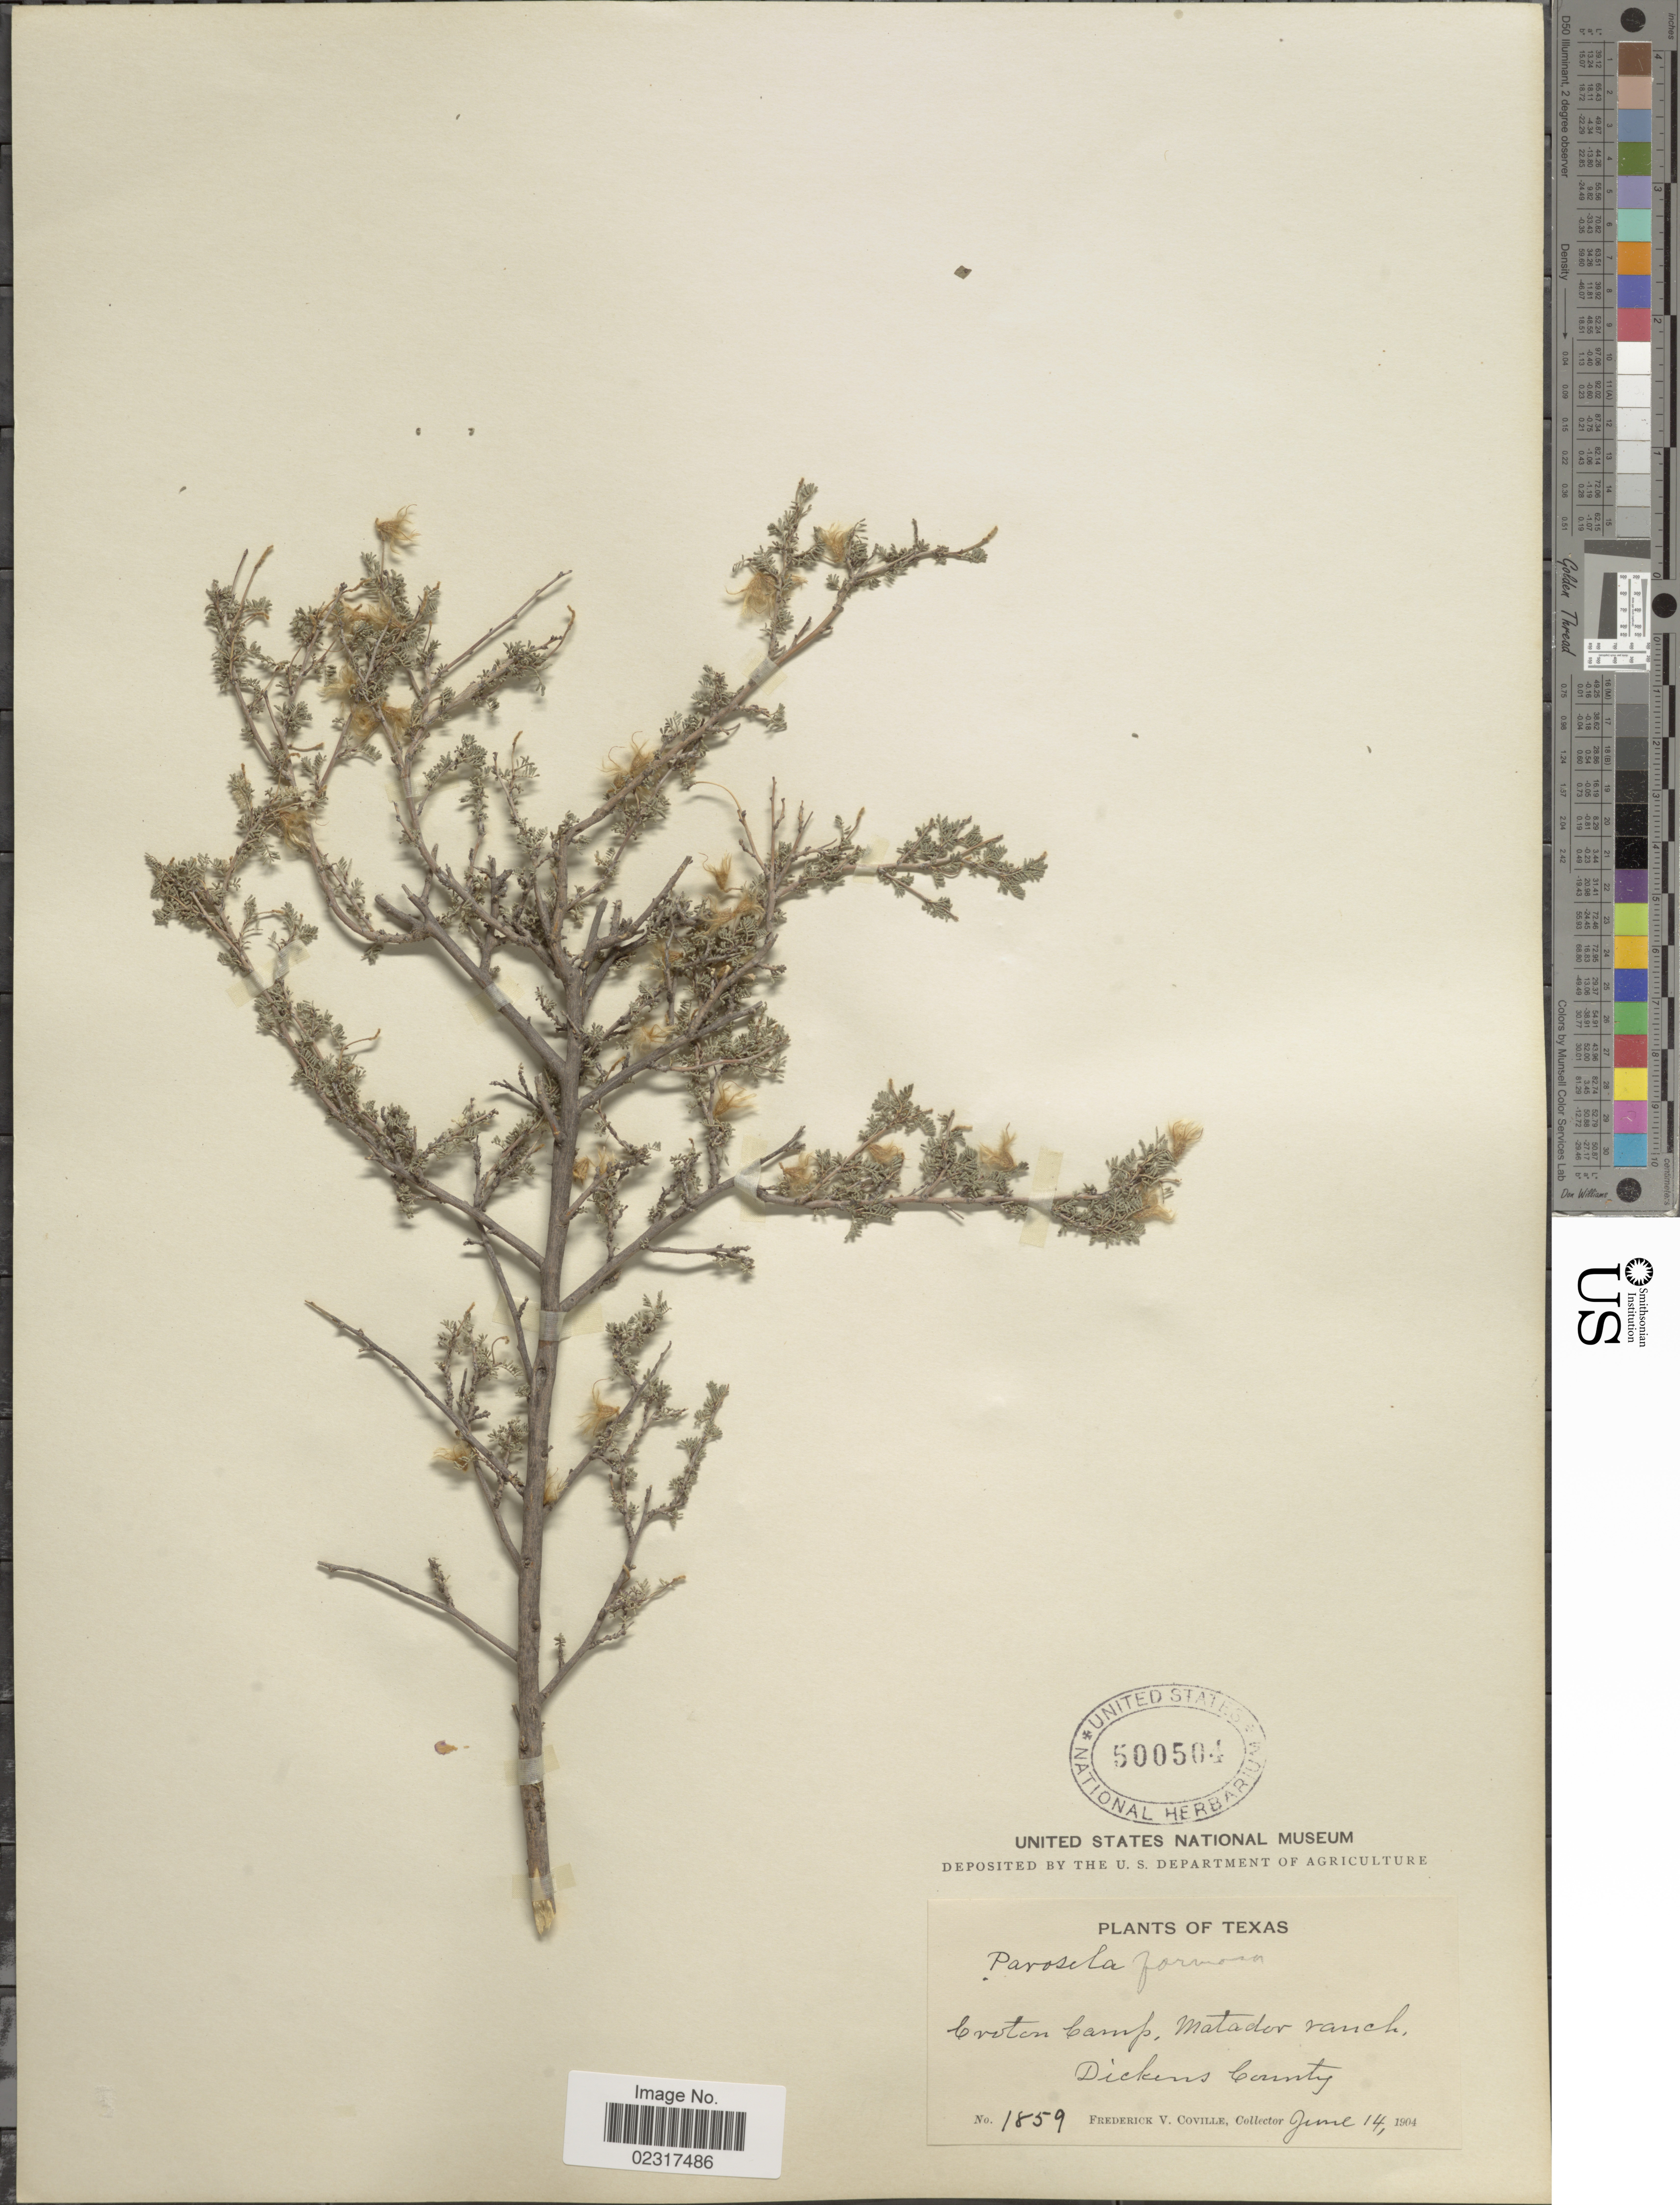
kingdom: Plantae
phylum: Tracheophyta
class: Magnoliopsida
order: Fabales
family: Fabaceae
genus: Dalea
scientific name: Dalea formosa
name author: Torr.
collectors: F. V. Coville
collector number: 1859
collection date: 1904-06-14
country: United States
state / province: Texas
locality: Croton Camp, Matdor ranch, Dickens County.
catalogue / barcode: US 500504